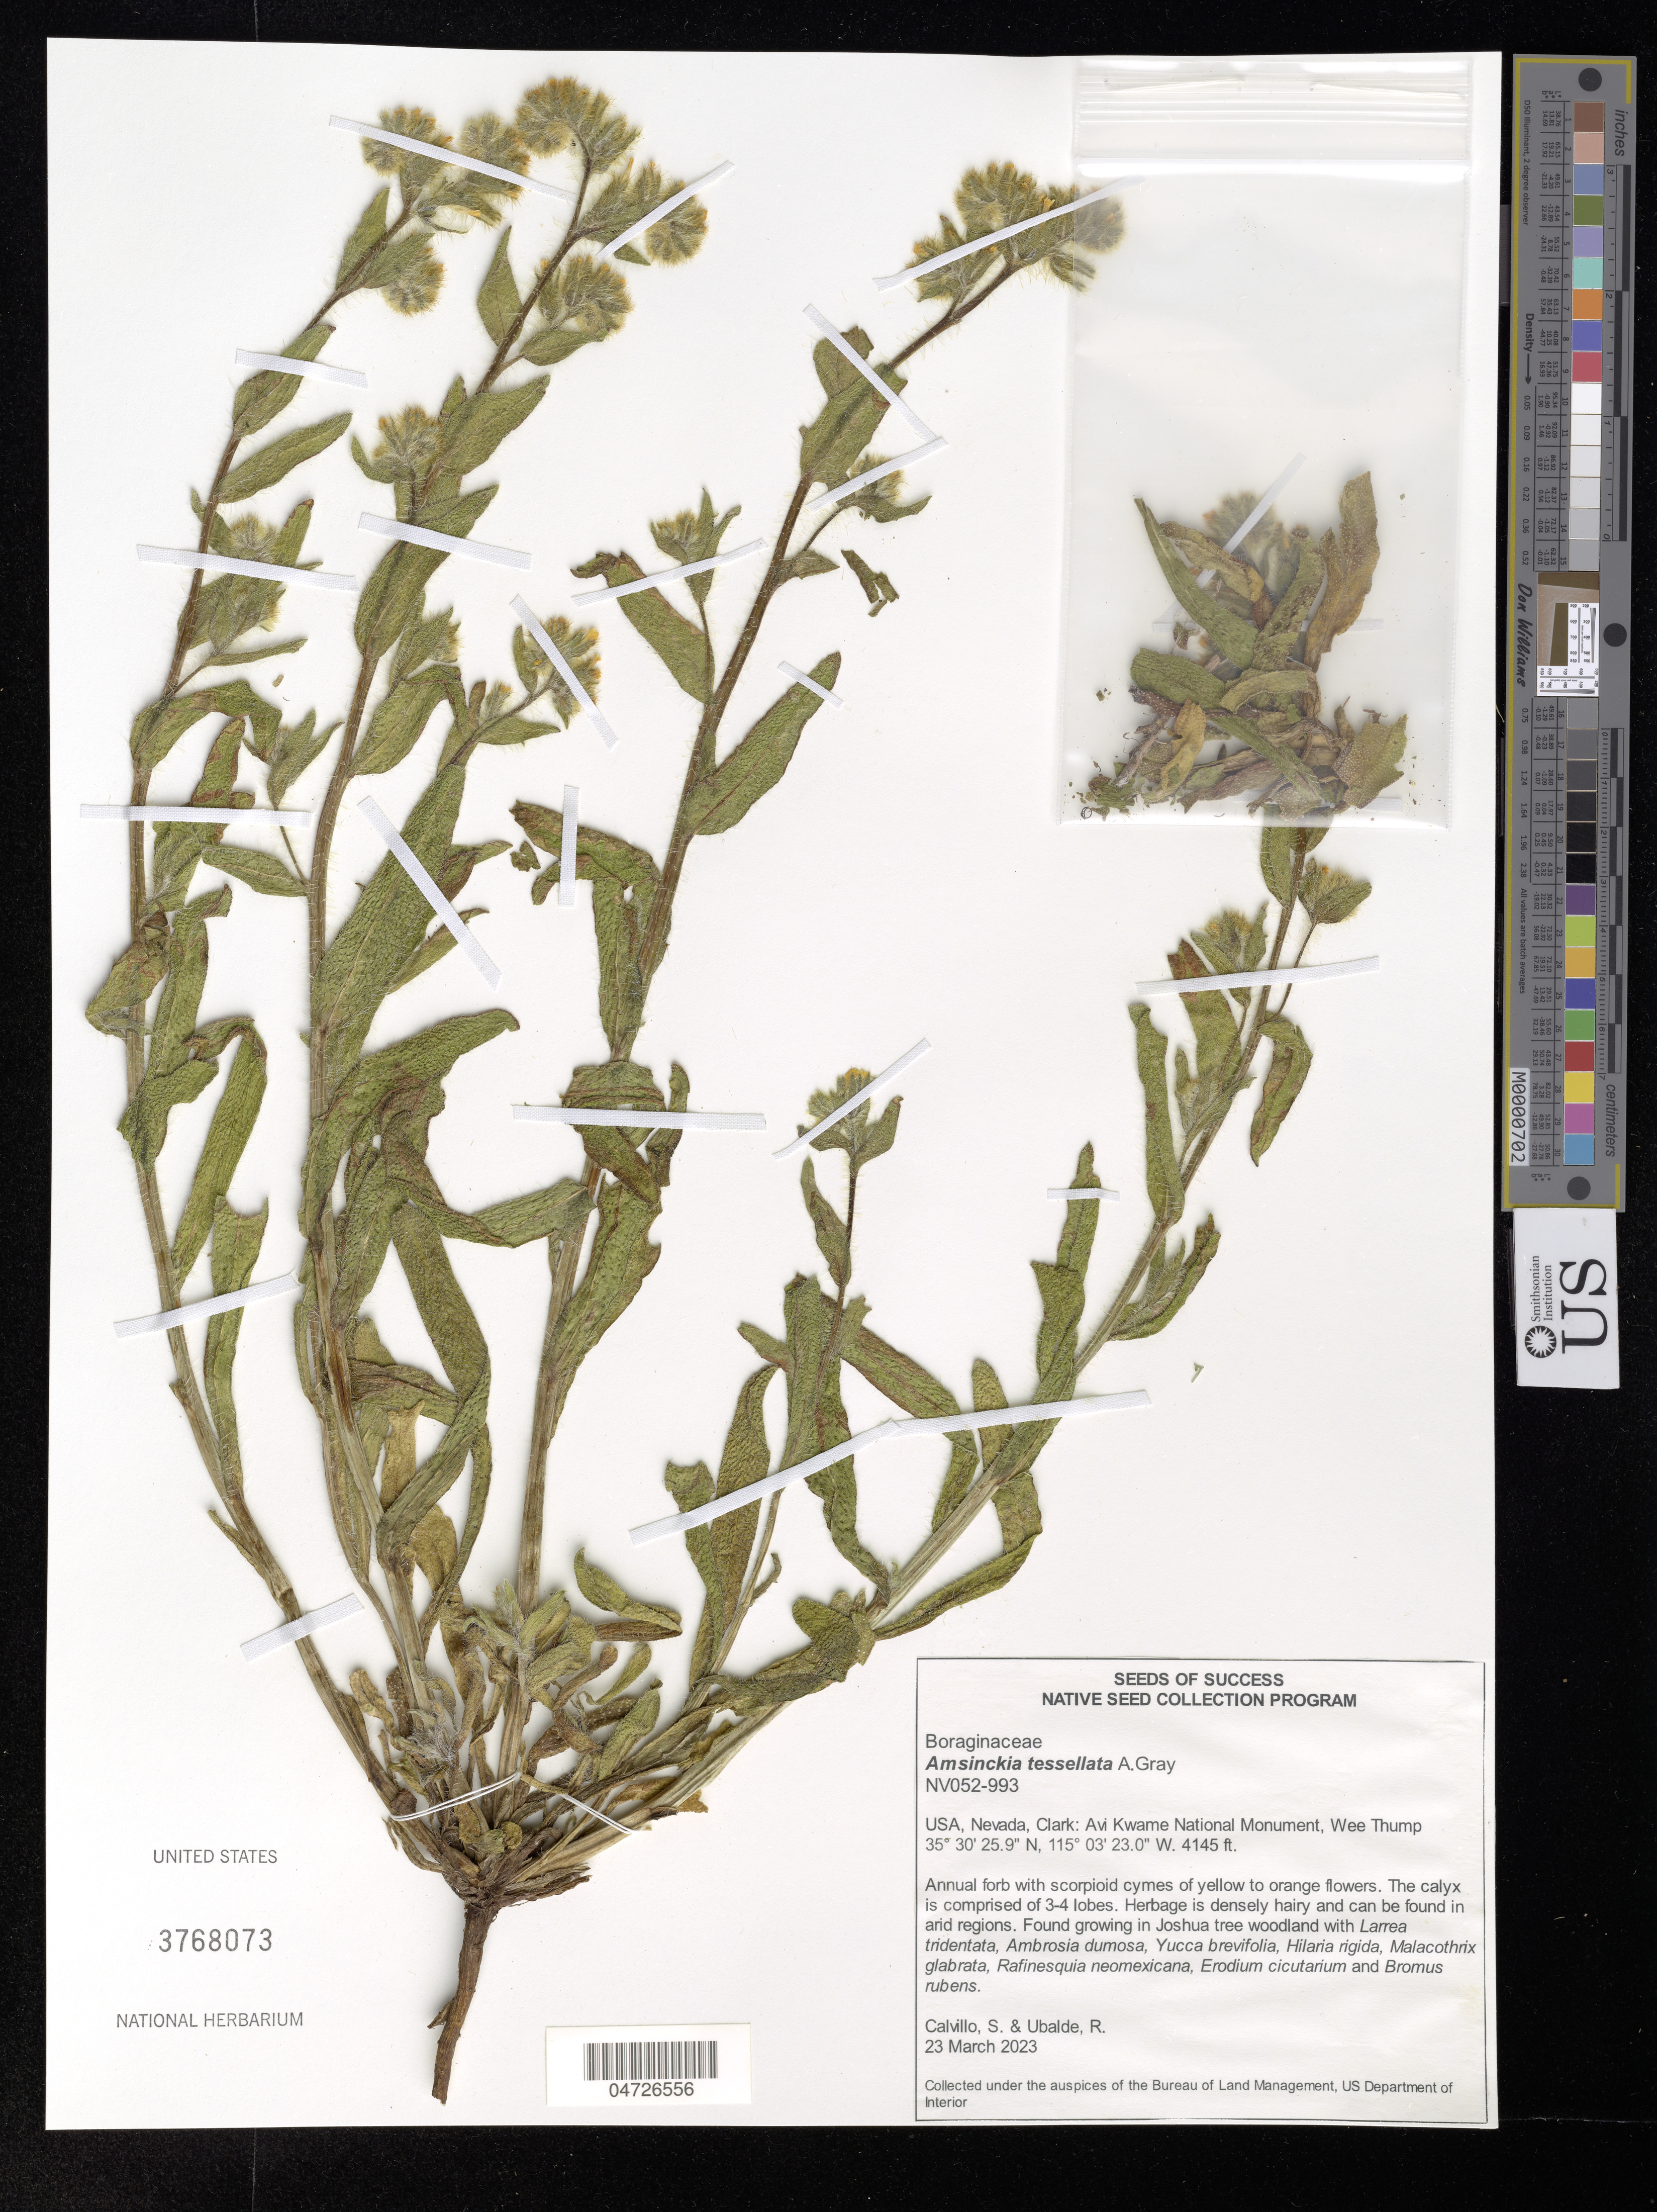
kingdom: Plantae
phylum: Tracheophyta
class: Magnoliopsida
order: Boraginales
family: Boraginaceae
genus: Amsinckia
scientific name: Amsinckia tessellata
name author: A. Gray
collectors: S. Calvillo & R. Ubalde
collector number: NV052-993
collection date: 2023-03-23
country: United States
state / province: Nevada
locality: Clark: Avi Kwame National Monument, Wee Thump.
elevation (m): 1263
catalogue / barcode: US 3768073